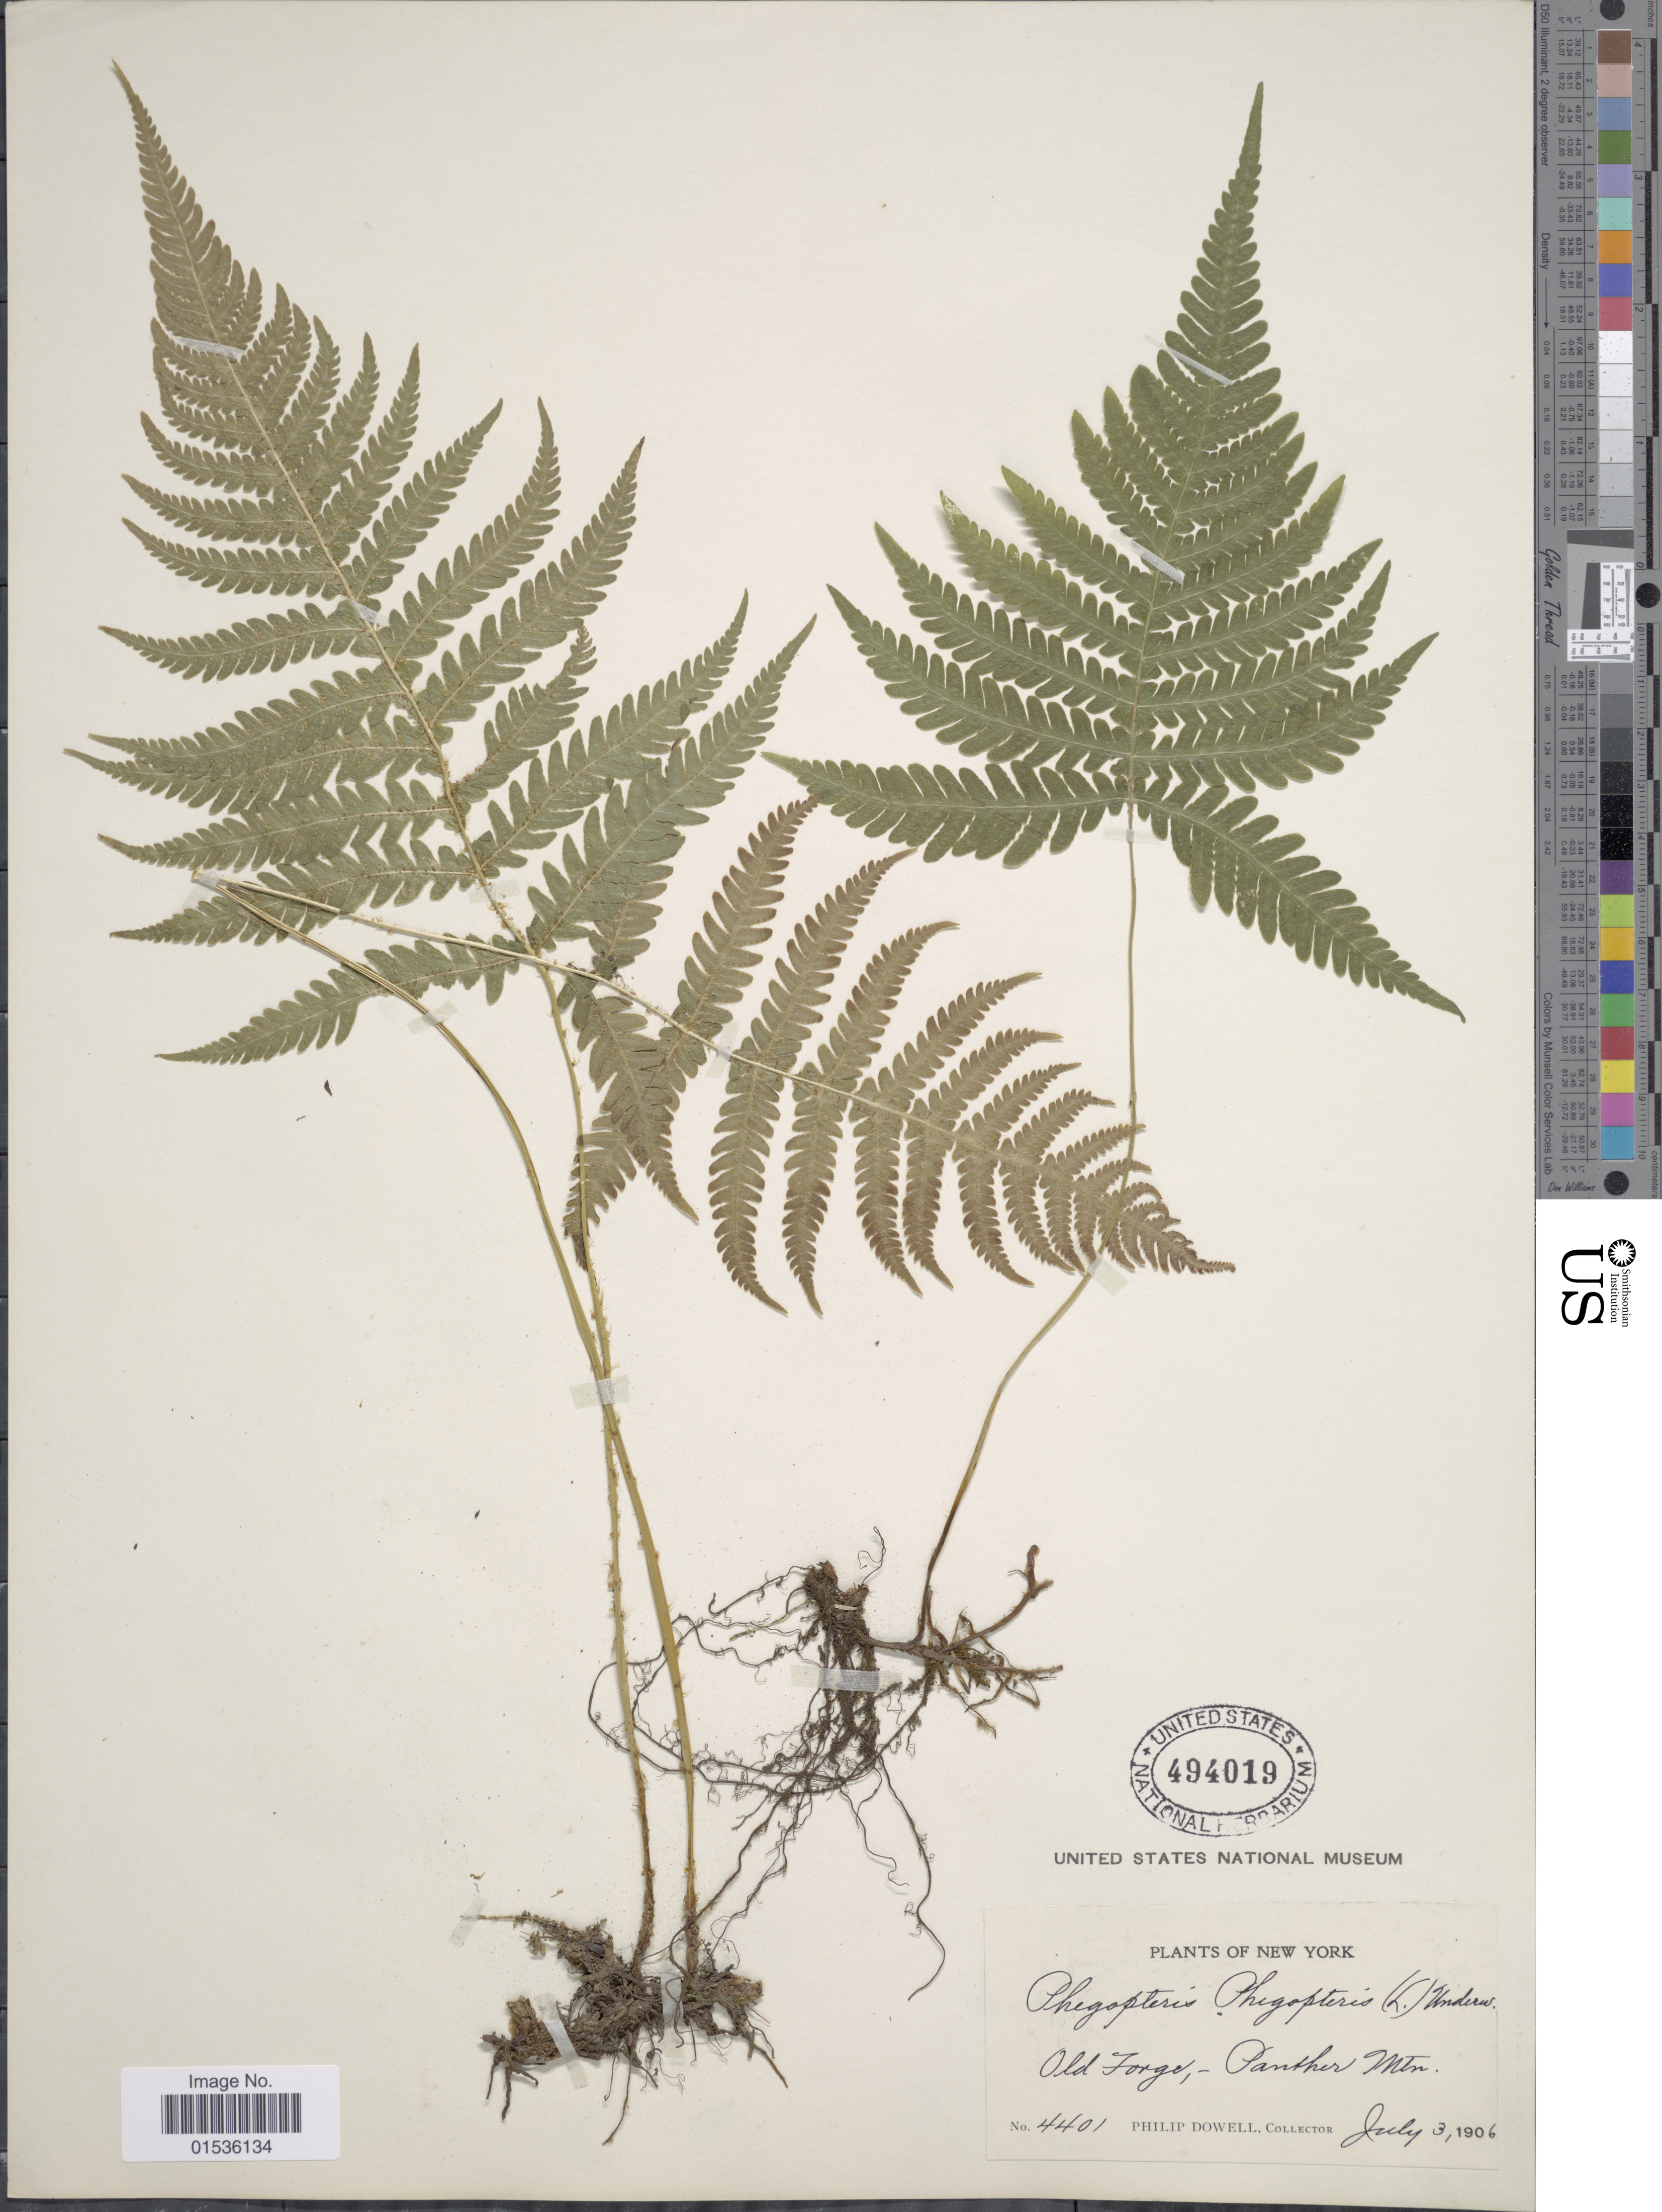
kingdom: Plantae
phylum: Tracheophyta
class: Polypodiopsida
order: Polypodiales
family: Thelypteridaceae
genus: Phegopteris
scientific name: Phegopteris connectilis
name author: (Michx.) Watt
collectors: P. Dowell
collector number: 4401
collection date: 1906-07-03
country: United States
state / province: New York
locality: New York, Old Forge - Panther Mtn.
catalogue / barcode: US 494019